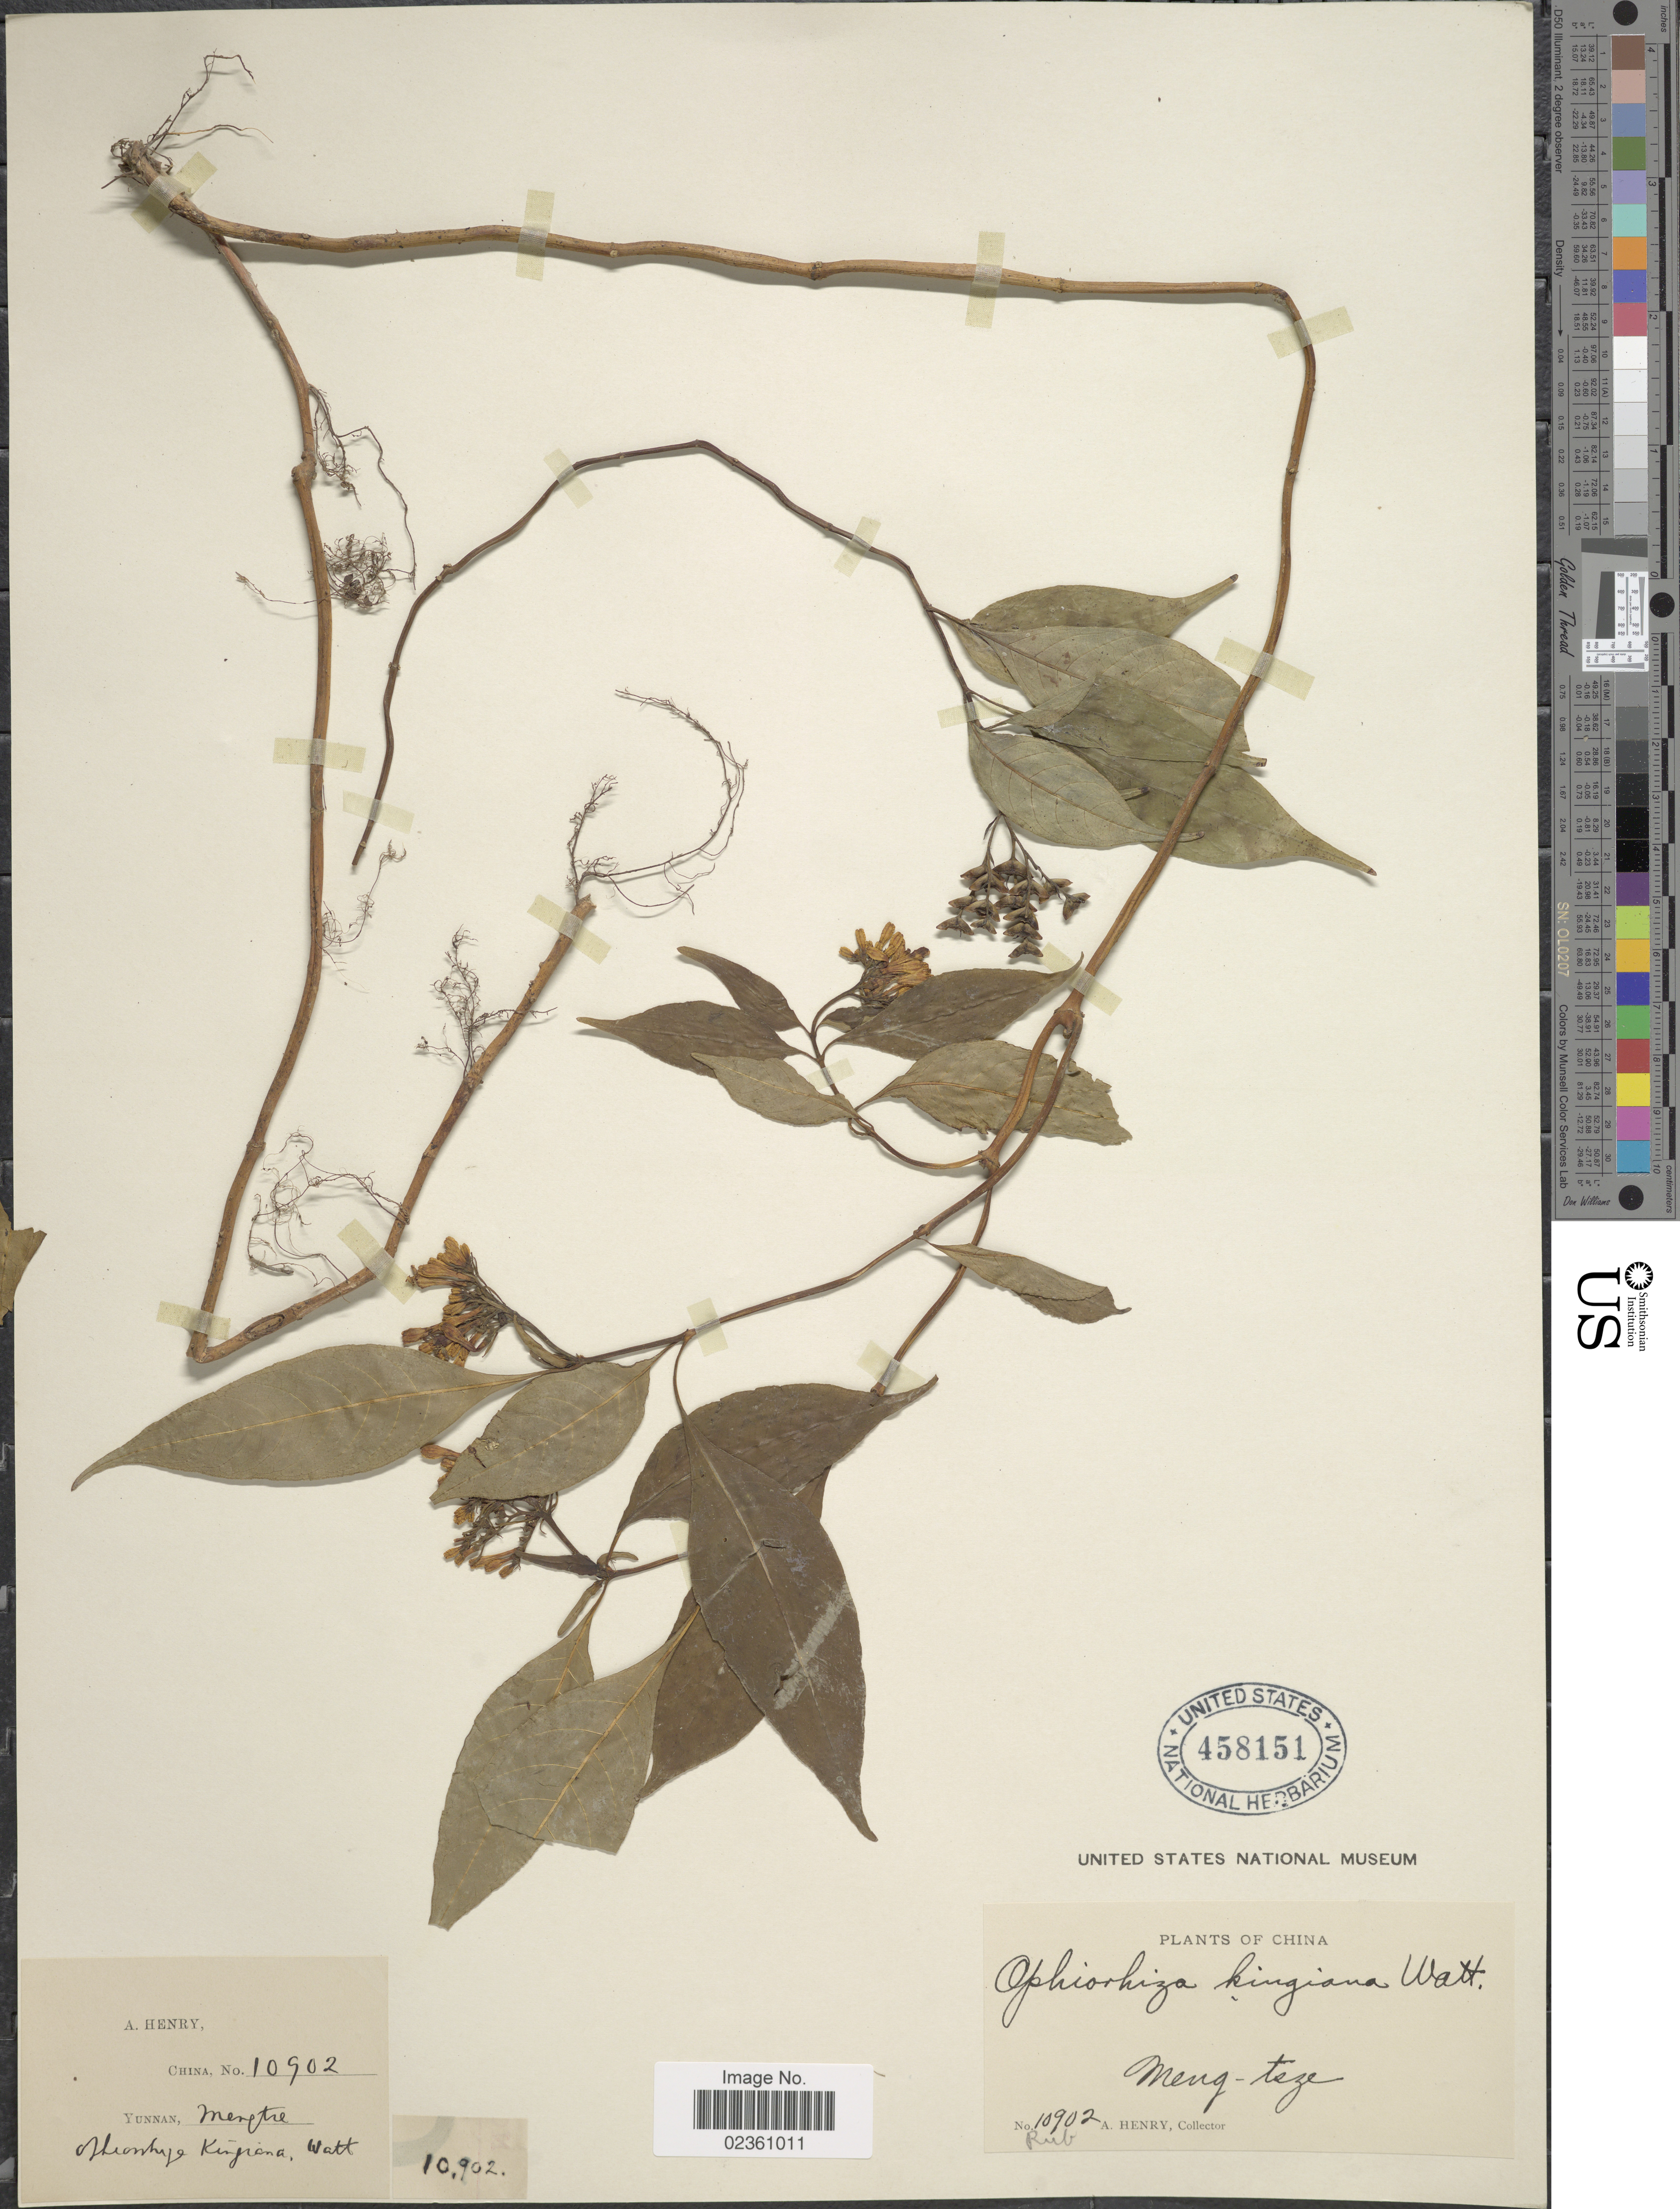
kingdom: Plantae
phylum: Tracheophyta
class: Magnoliopsida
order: Gentianales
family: Rubiaceae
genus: Ophiorrhiza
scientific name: Ophiorrhiza kingiana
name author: Ridl.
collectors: A. Henry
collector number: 10902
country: China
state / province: Yunnan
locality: Meng-tsze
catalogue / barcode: US 458151